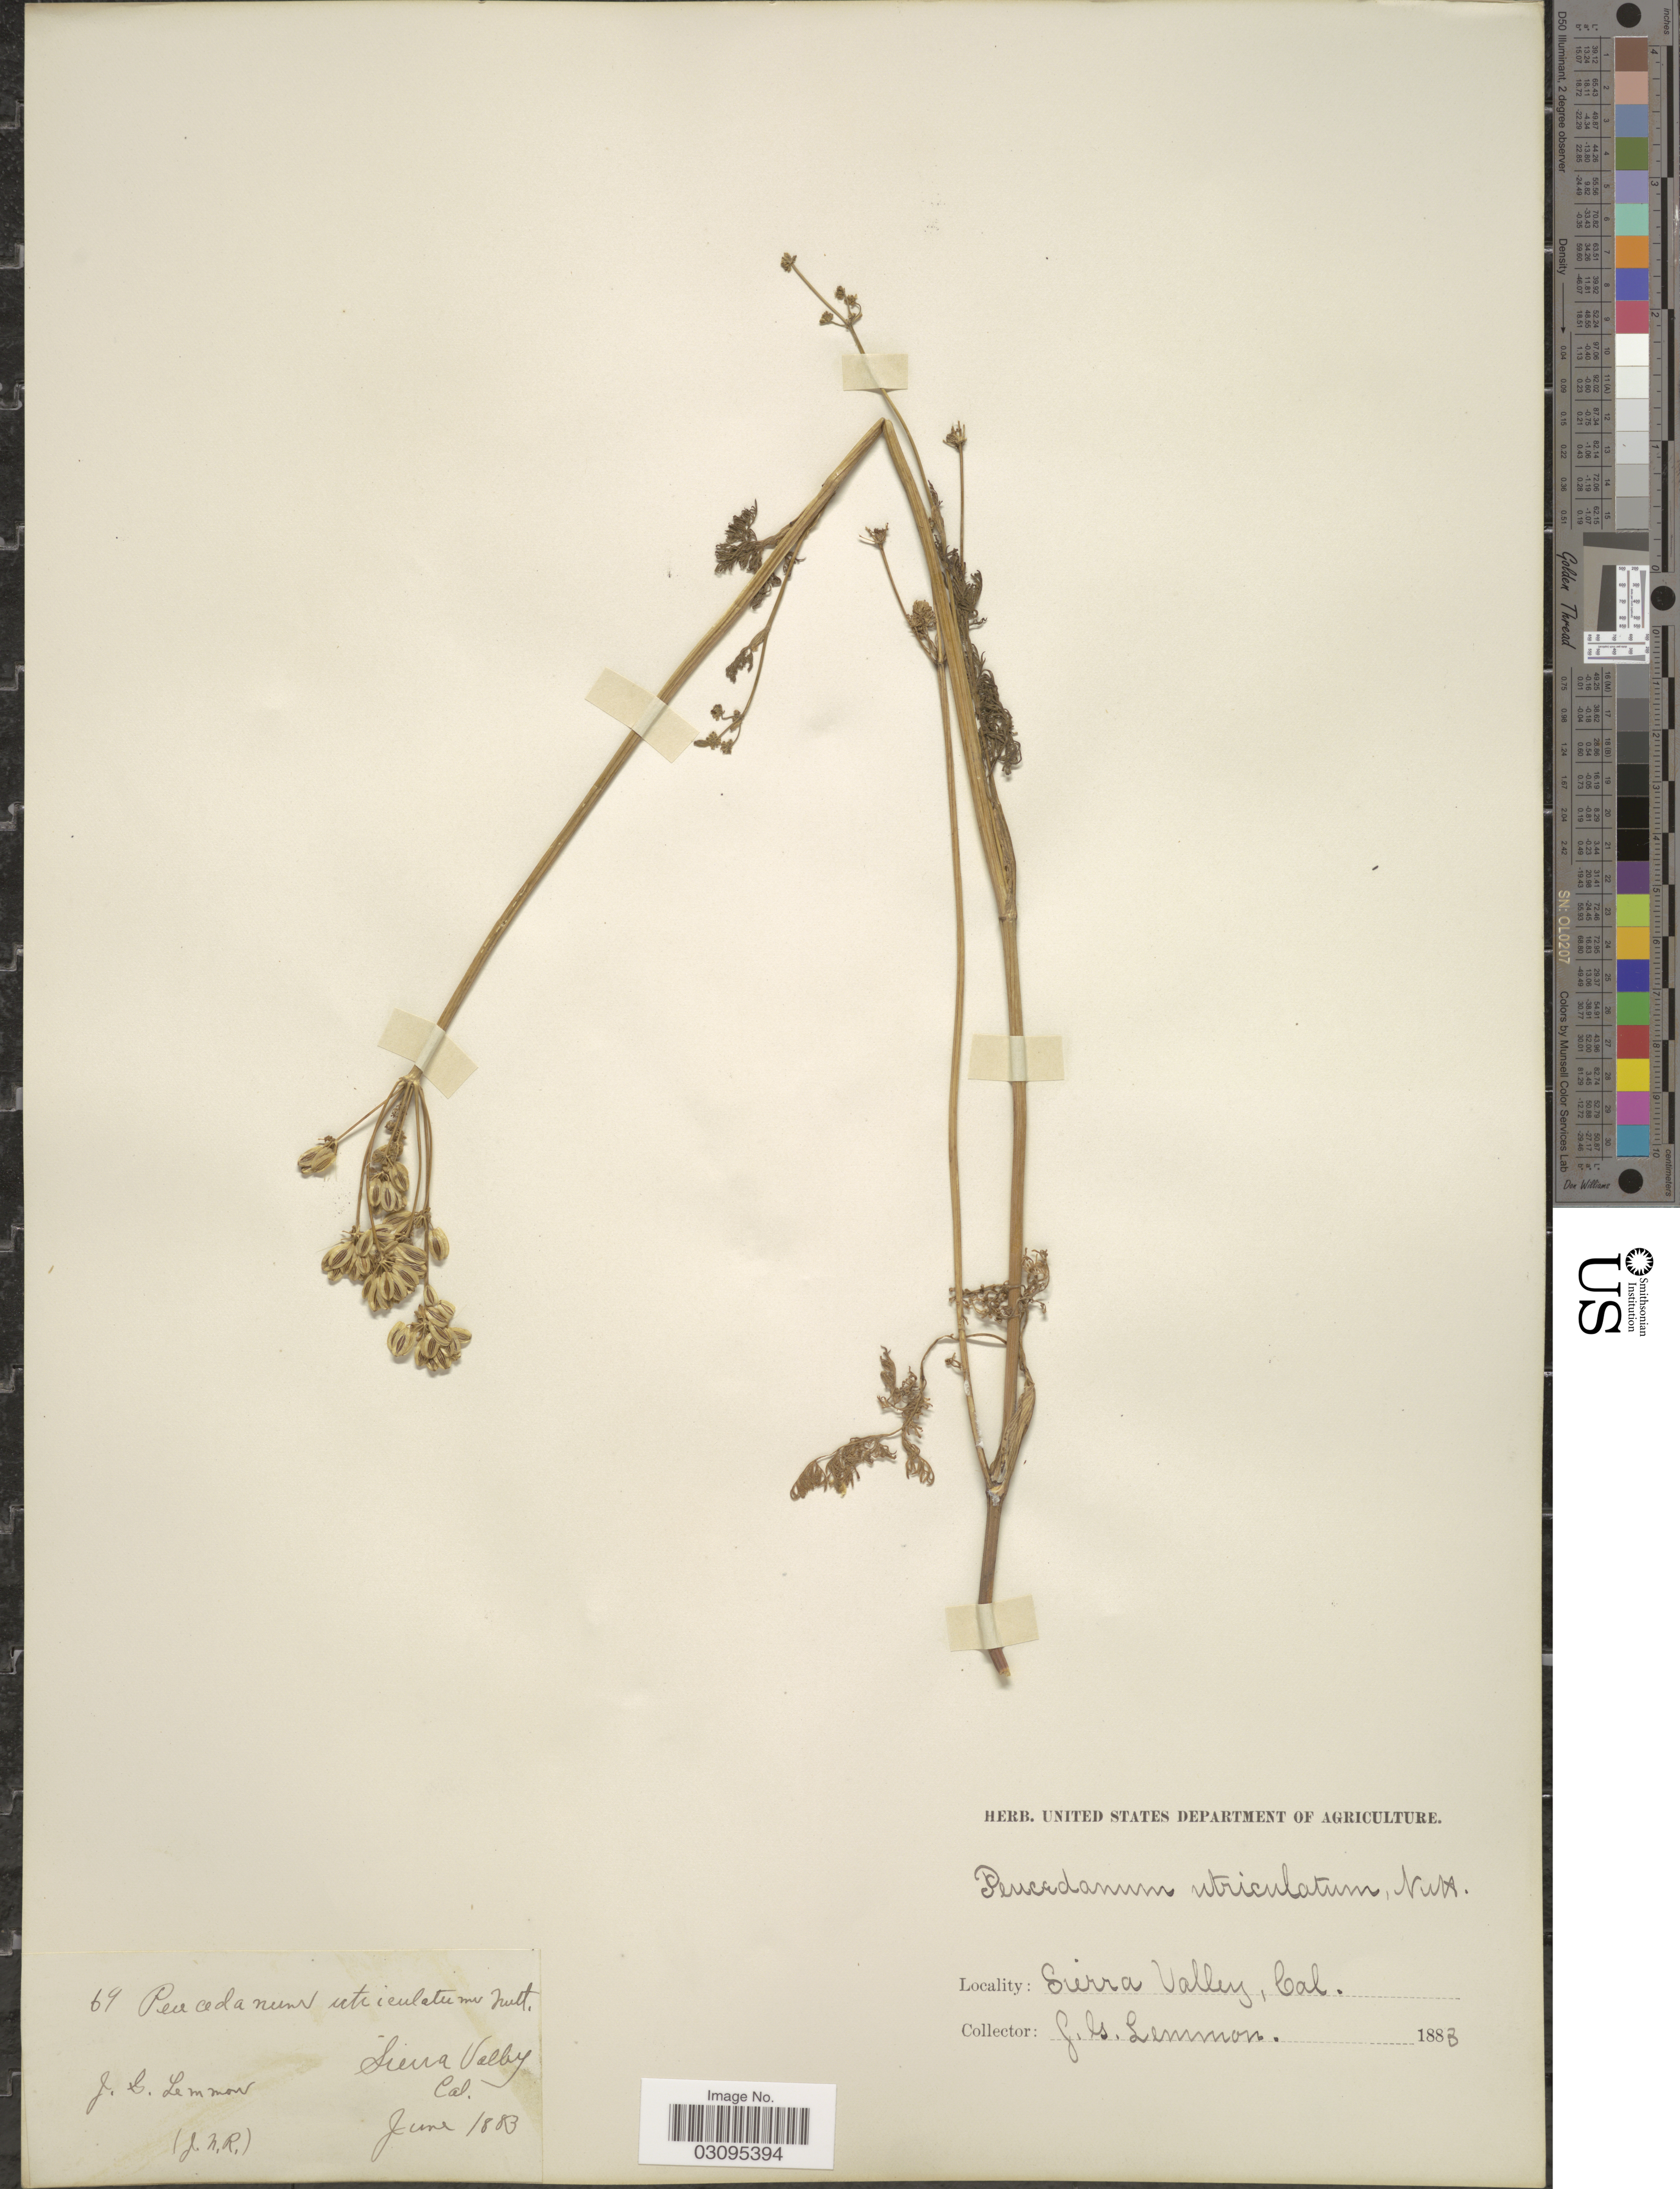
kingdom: Plantae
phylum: Tracheophyta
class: Magnoliopsida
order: Apiales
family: Apiaceae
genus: Lomatium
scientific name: Lomatium utriculatum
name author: (Nutt. ex Torr. & A. Gray) J.M. Coult. & Rose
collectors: J. Lemmon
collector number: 69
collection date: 1883-06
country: United States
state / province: California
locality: Sierra Valley.